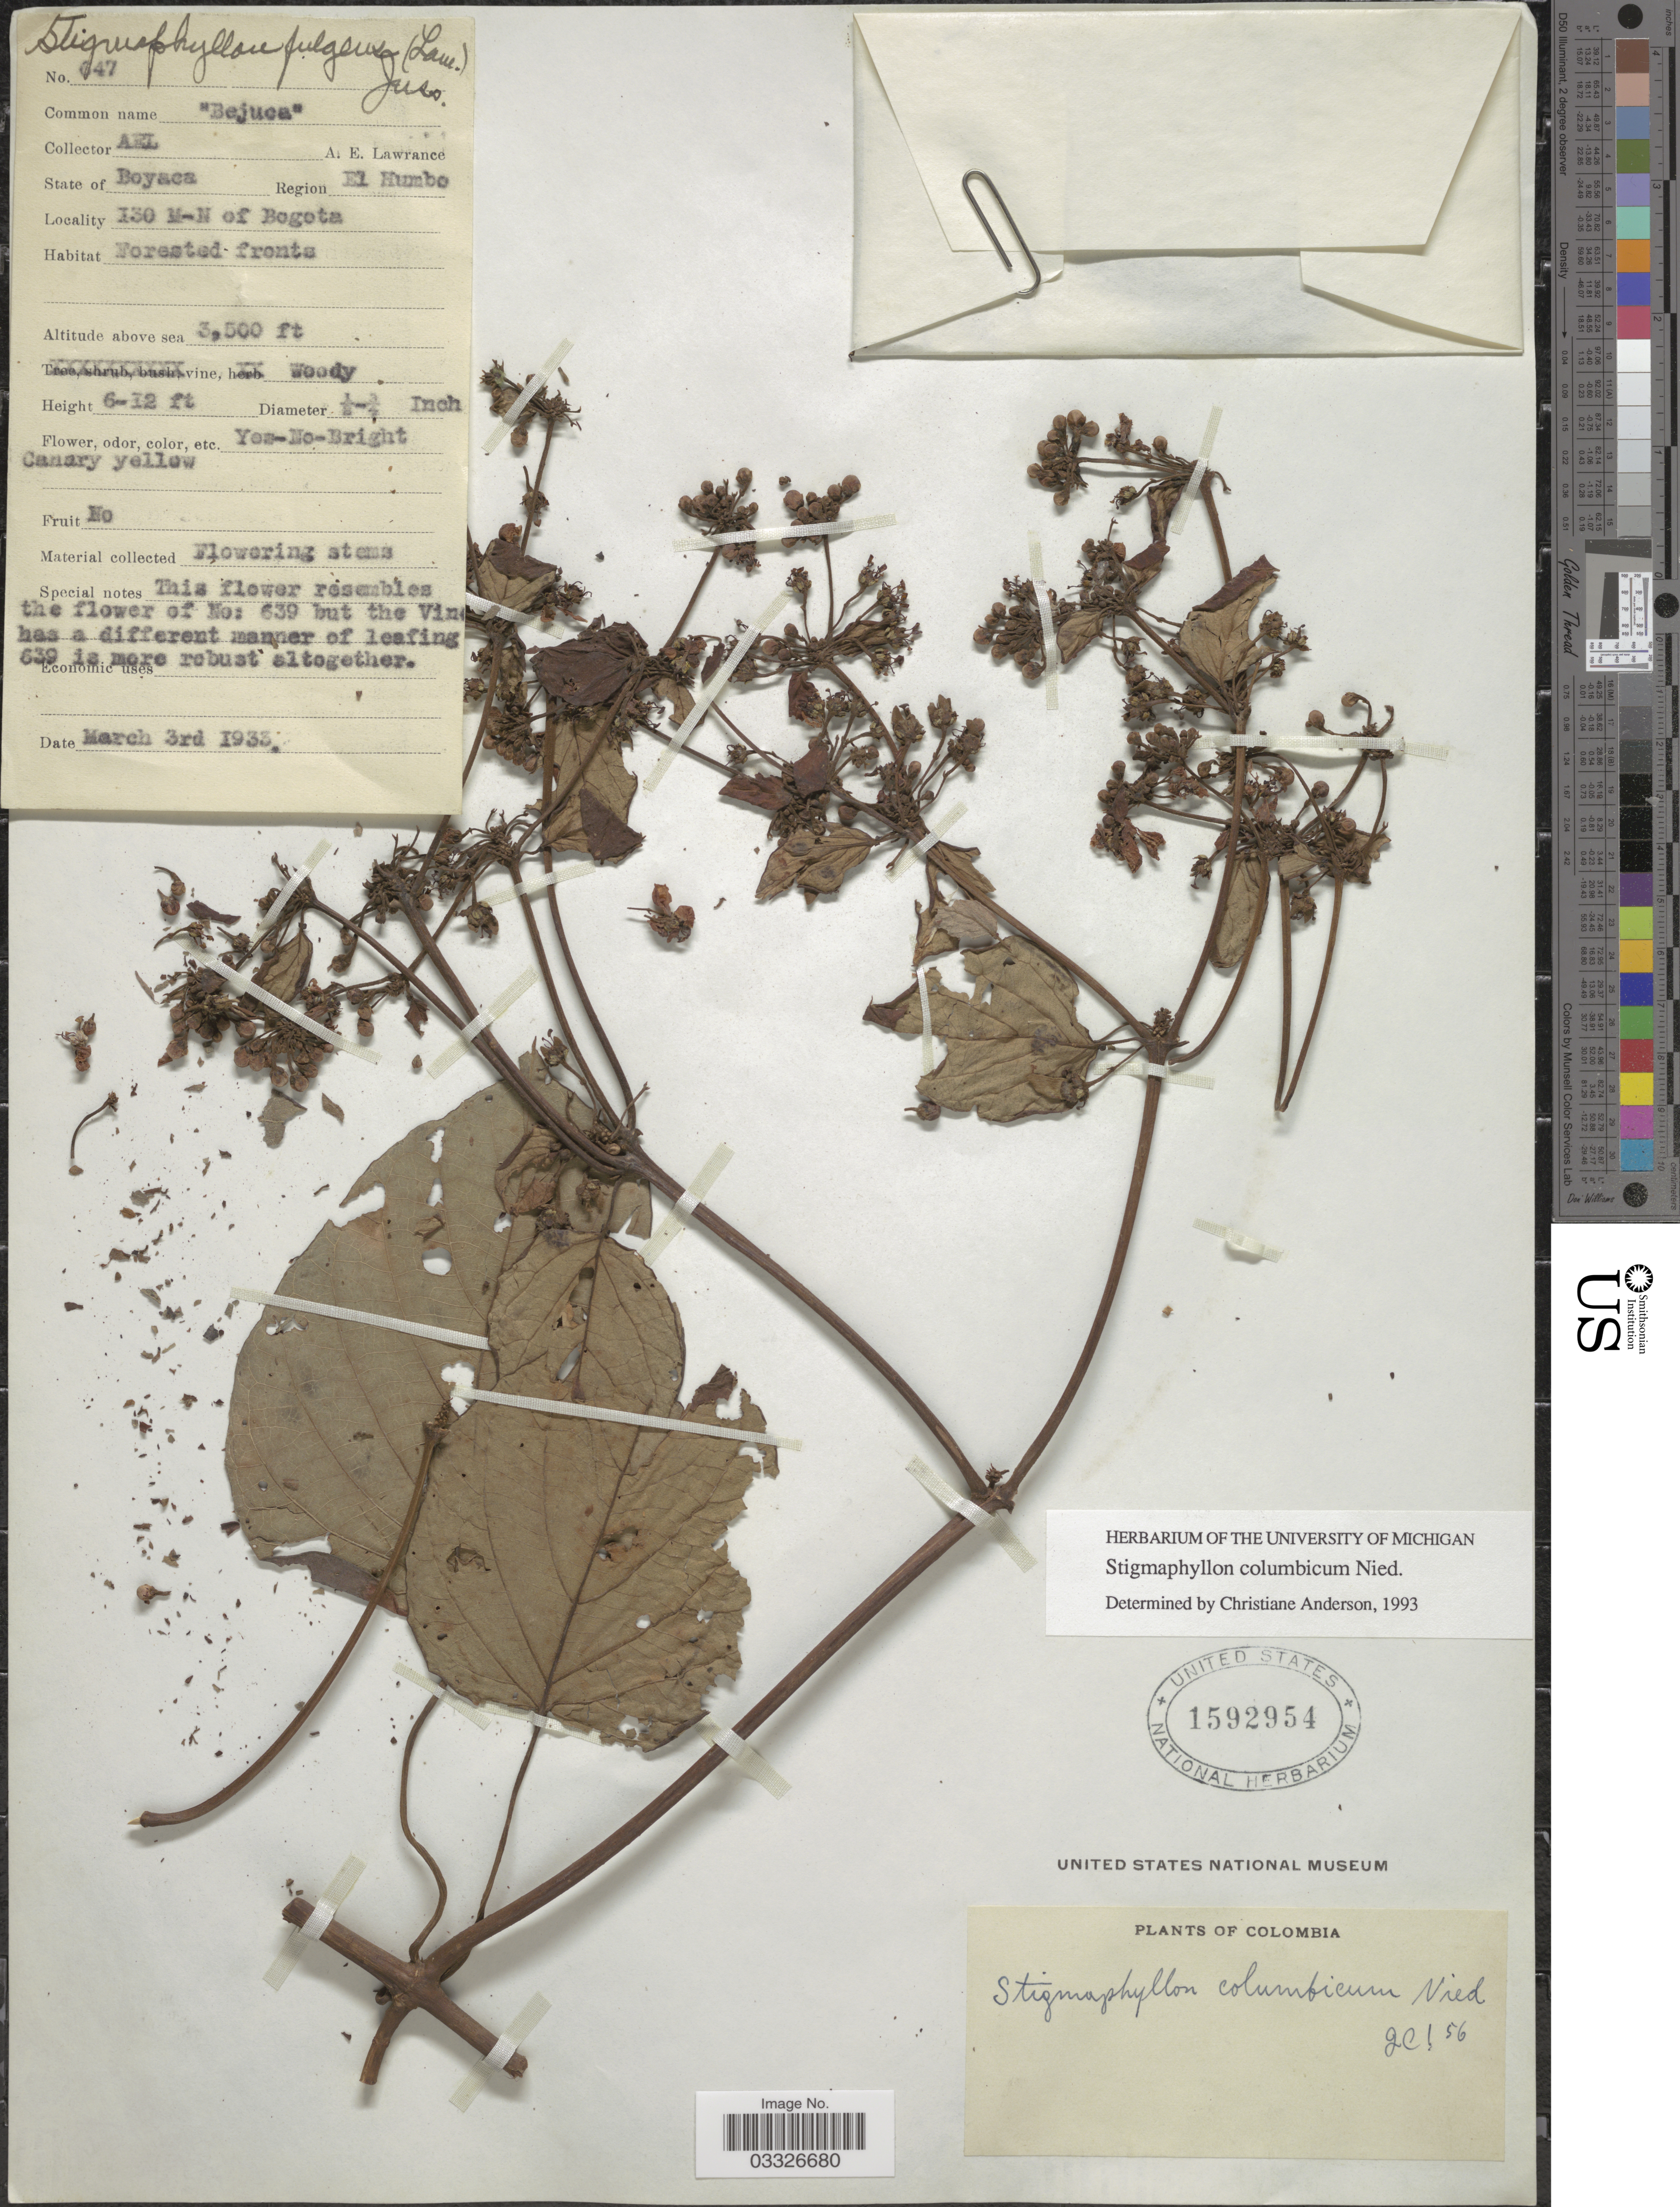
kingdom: Plantae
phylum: Tracheophyta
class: Magnoliopsida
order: Malpighiales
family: Malpighiaceae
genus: Stigmaphyllon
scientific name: Stigmaphyllon columbicum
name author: Nied.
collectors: A. Lawrance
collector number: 647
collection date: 1933-03-03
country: Colombia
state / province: Boyacá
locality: Region El Humbo. 130 M-N of Bogota.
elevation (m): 1067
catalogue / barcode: US 1592954